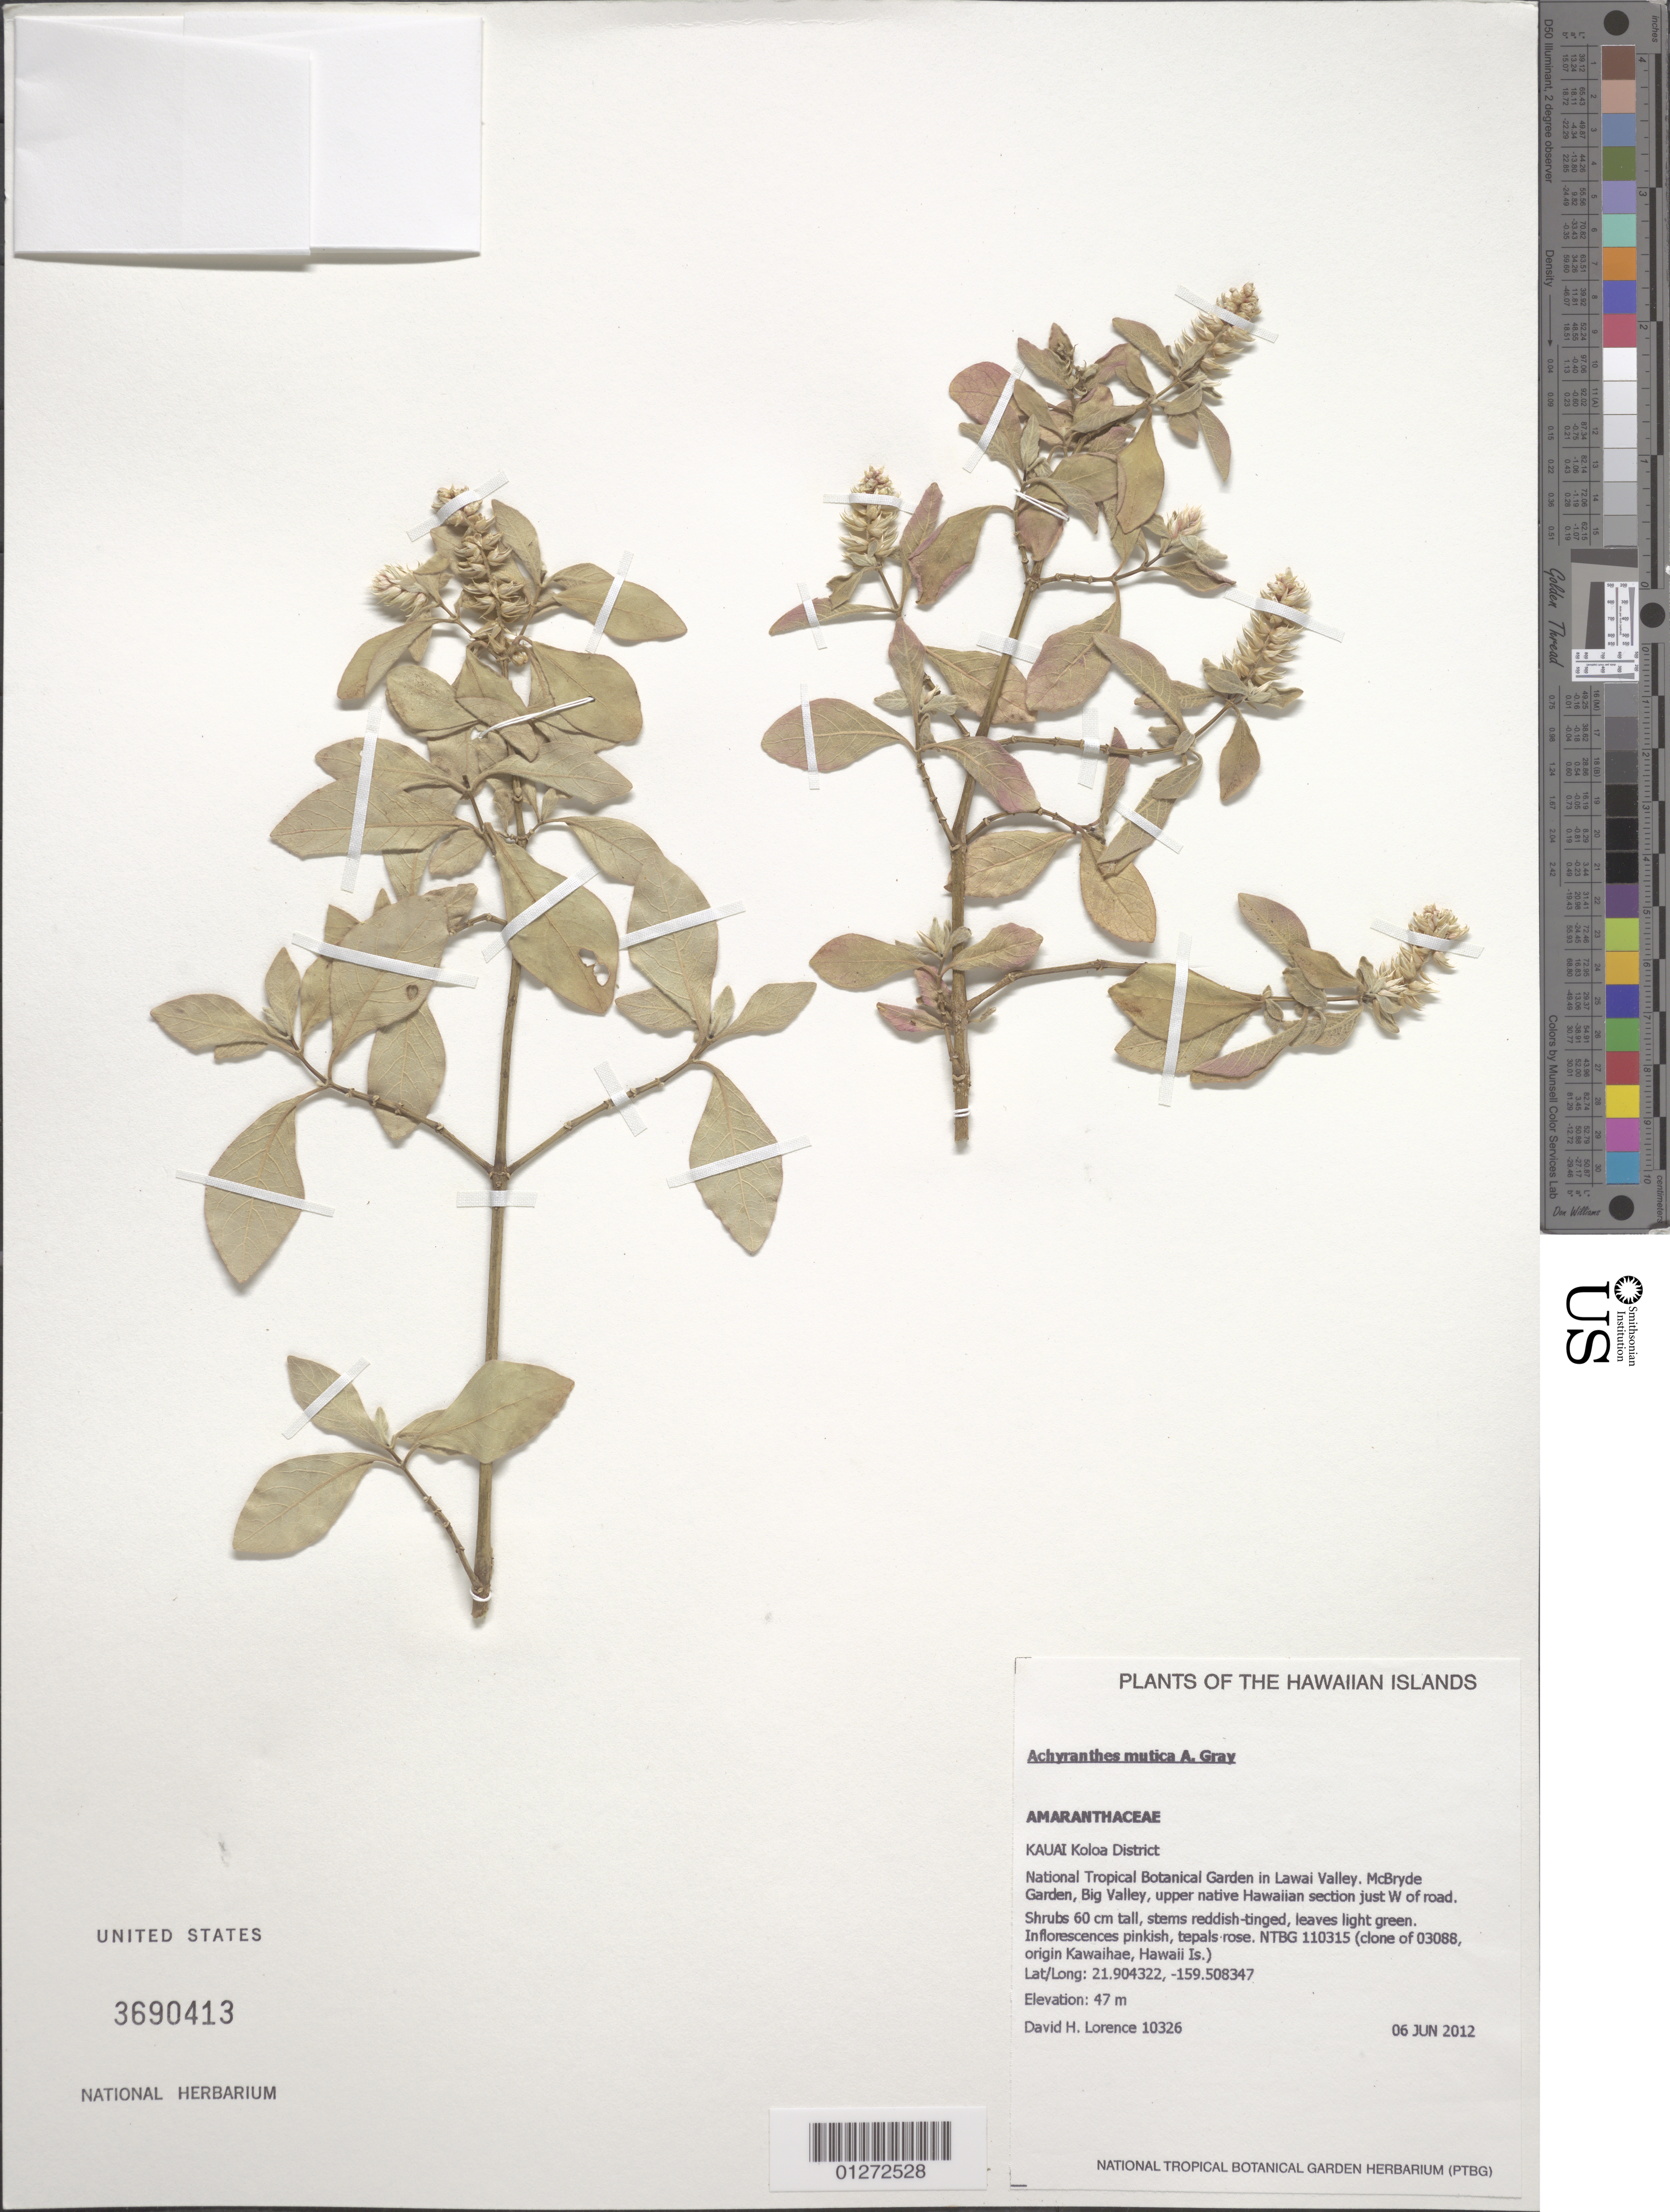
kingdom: Plantae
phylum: Tracheophyta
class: Magnoliopsida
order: Caryophyllales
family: Amaranthaceae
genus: Achyranthes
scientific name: Achyranthes mutica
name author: A. Gray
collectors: D. Lorence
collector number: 10326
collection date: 2012-06-06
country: United States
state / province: Hawaii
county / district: Kauai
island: Kaua'i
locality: Koloa District, National Tropical Botanical Garden in Lawai Valley, McBryde Garden, Big Valley, upper native Hawaiian section just W of road.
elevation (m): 47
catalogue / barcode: US 3690413